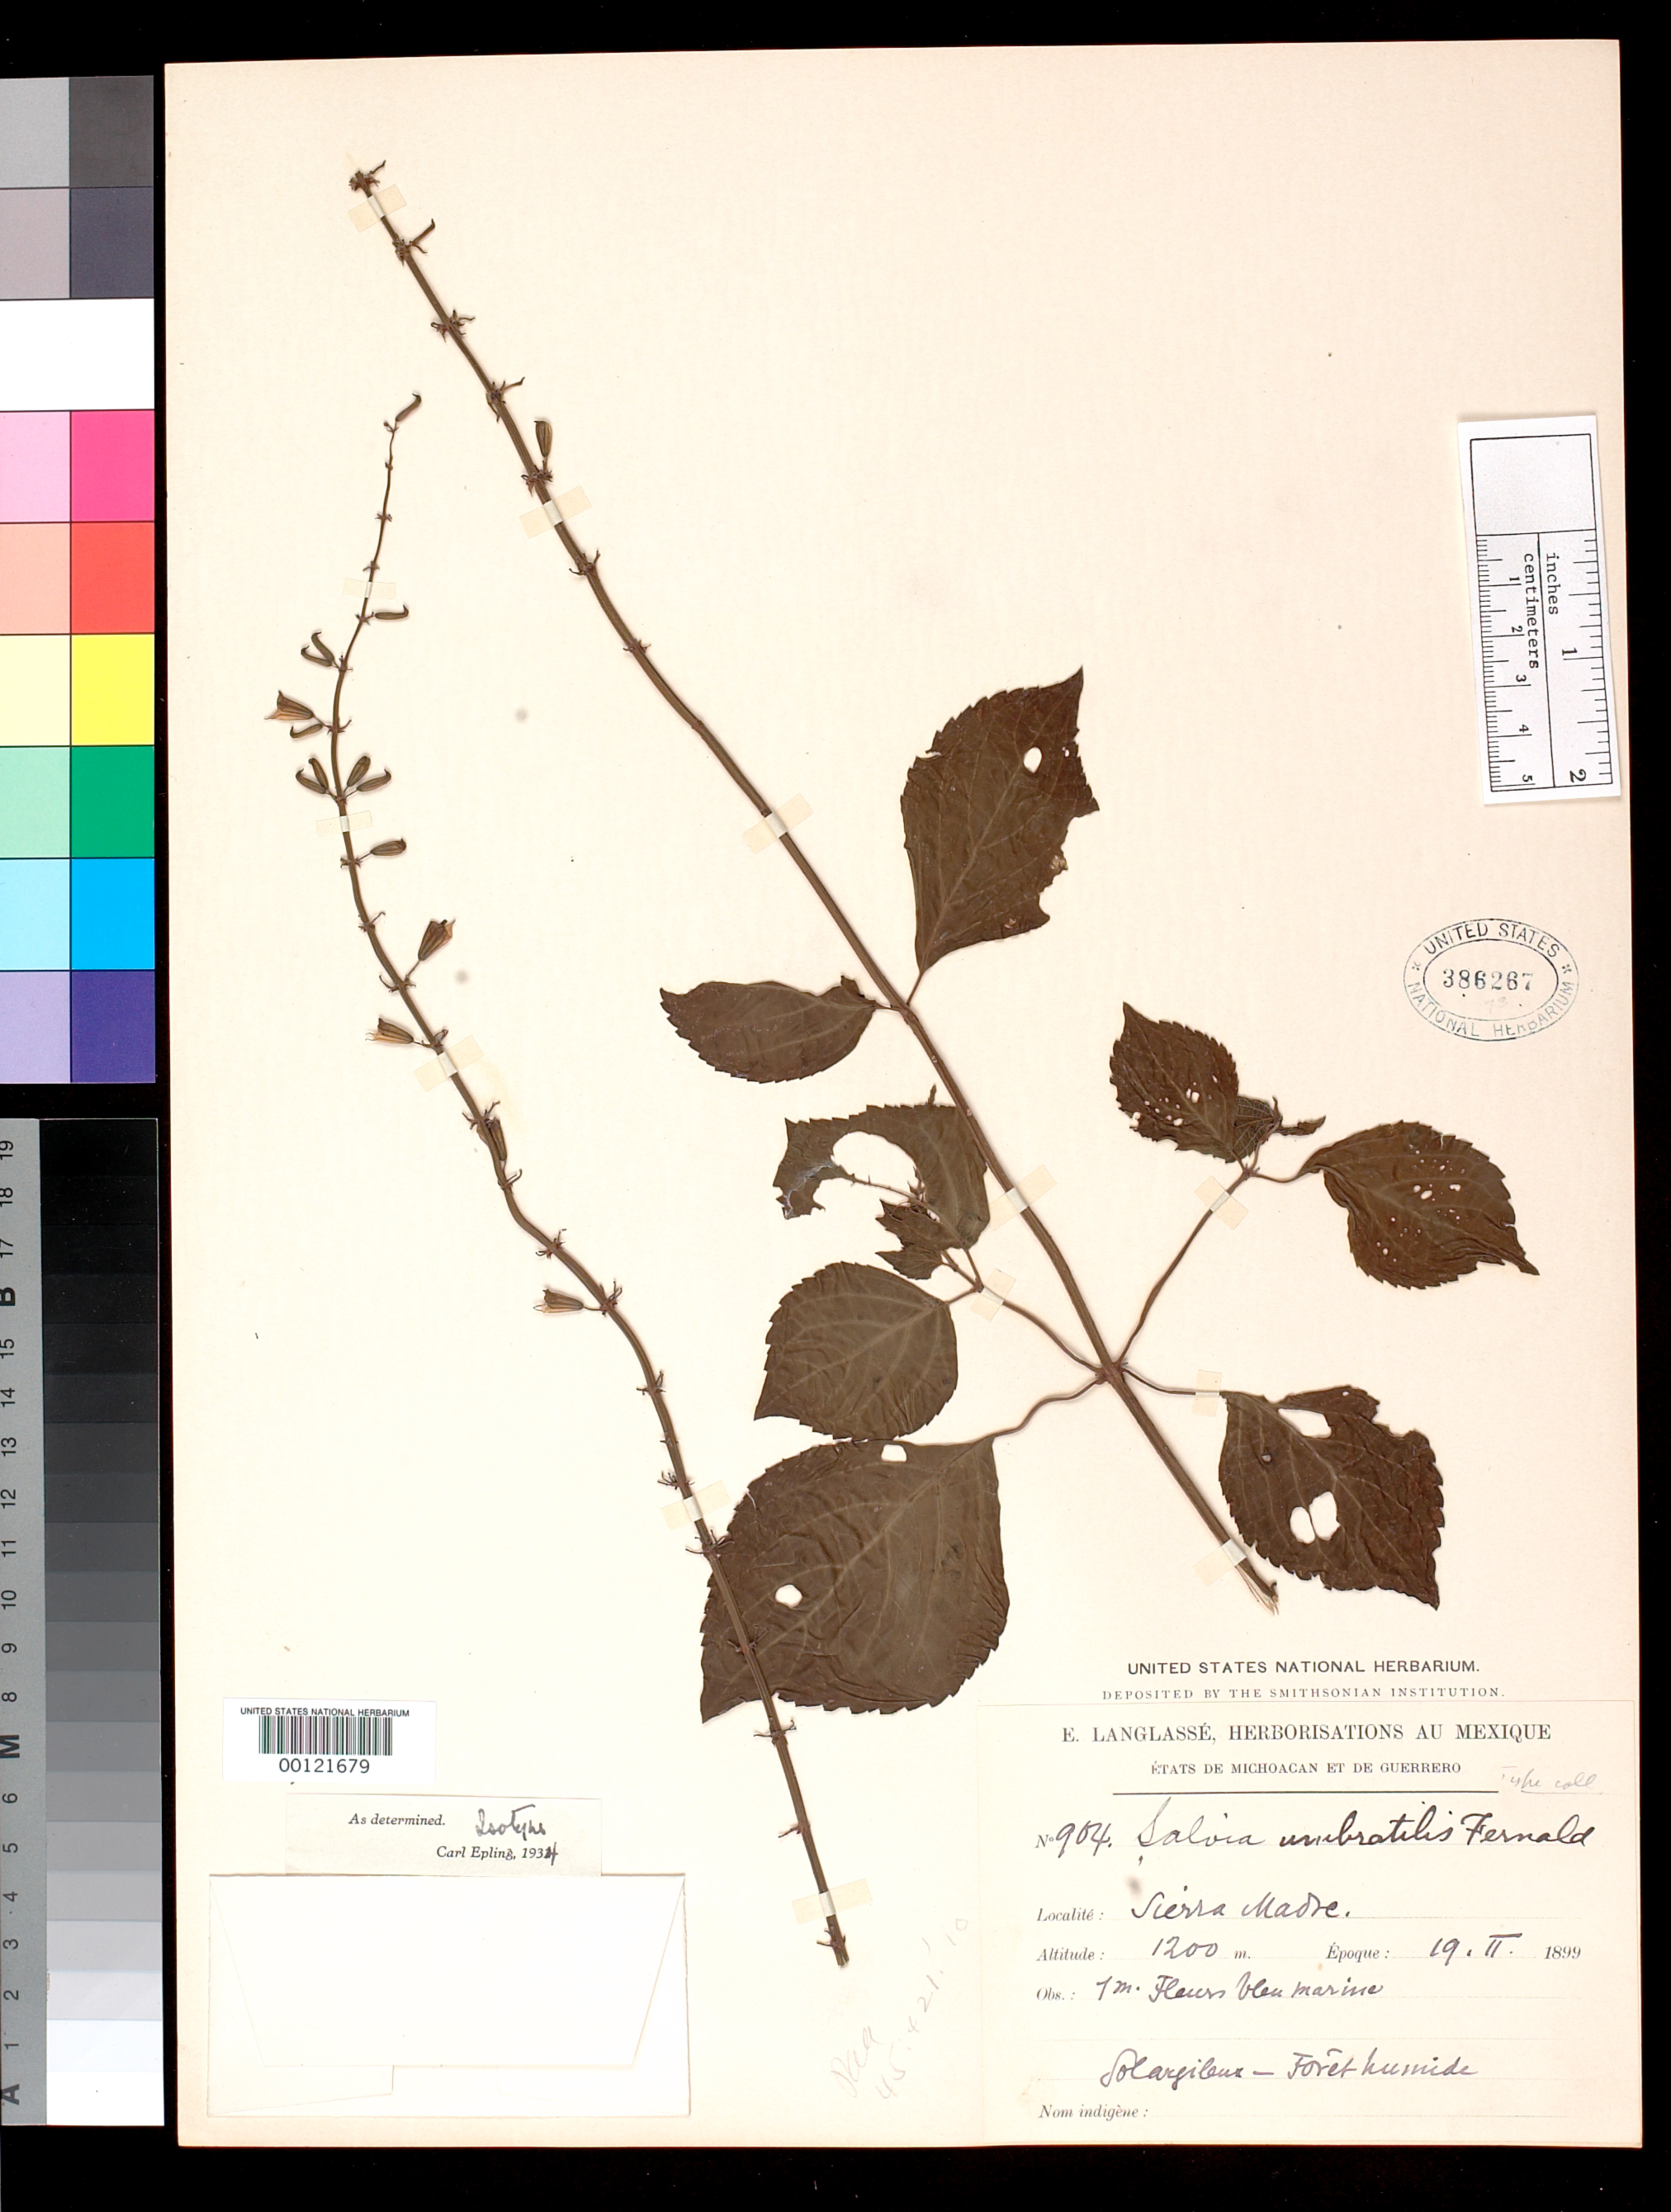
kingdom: Plantae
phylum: Tracheophyta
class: Magnoliopsida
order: Lamiales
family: Lamiaceae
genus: Salvia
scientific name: Salvia umbratilis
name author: Fernald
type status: Isotype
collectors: E. Langlassé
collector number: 904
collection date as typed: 19 Feb 1899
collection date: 1899-02-19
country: Mexico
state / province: Guerrero / Michoacán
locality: Sierra Madre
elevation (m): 1200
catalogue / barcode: US 386267